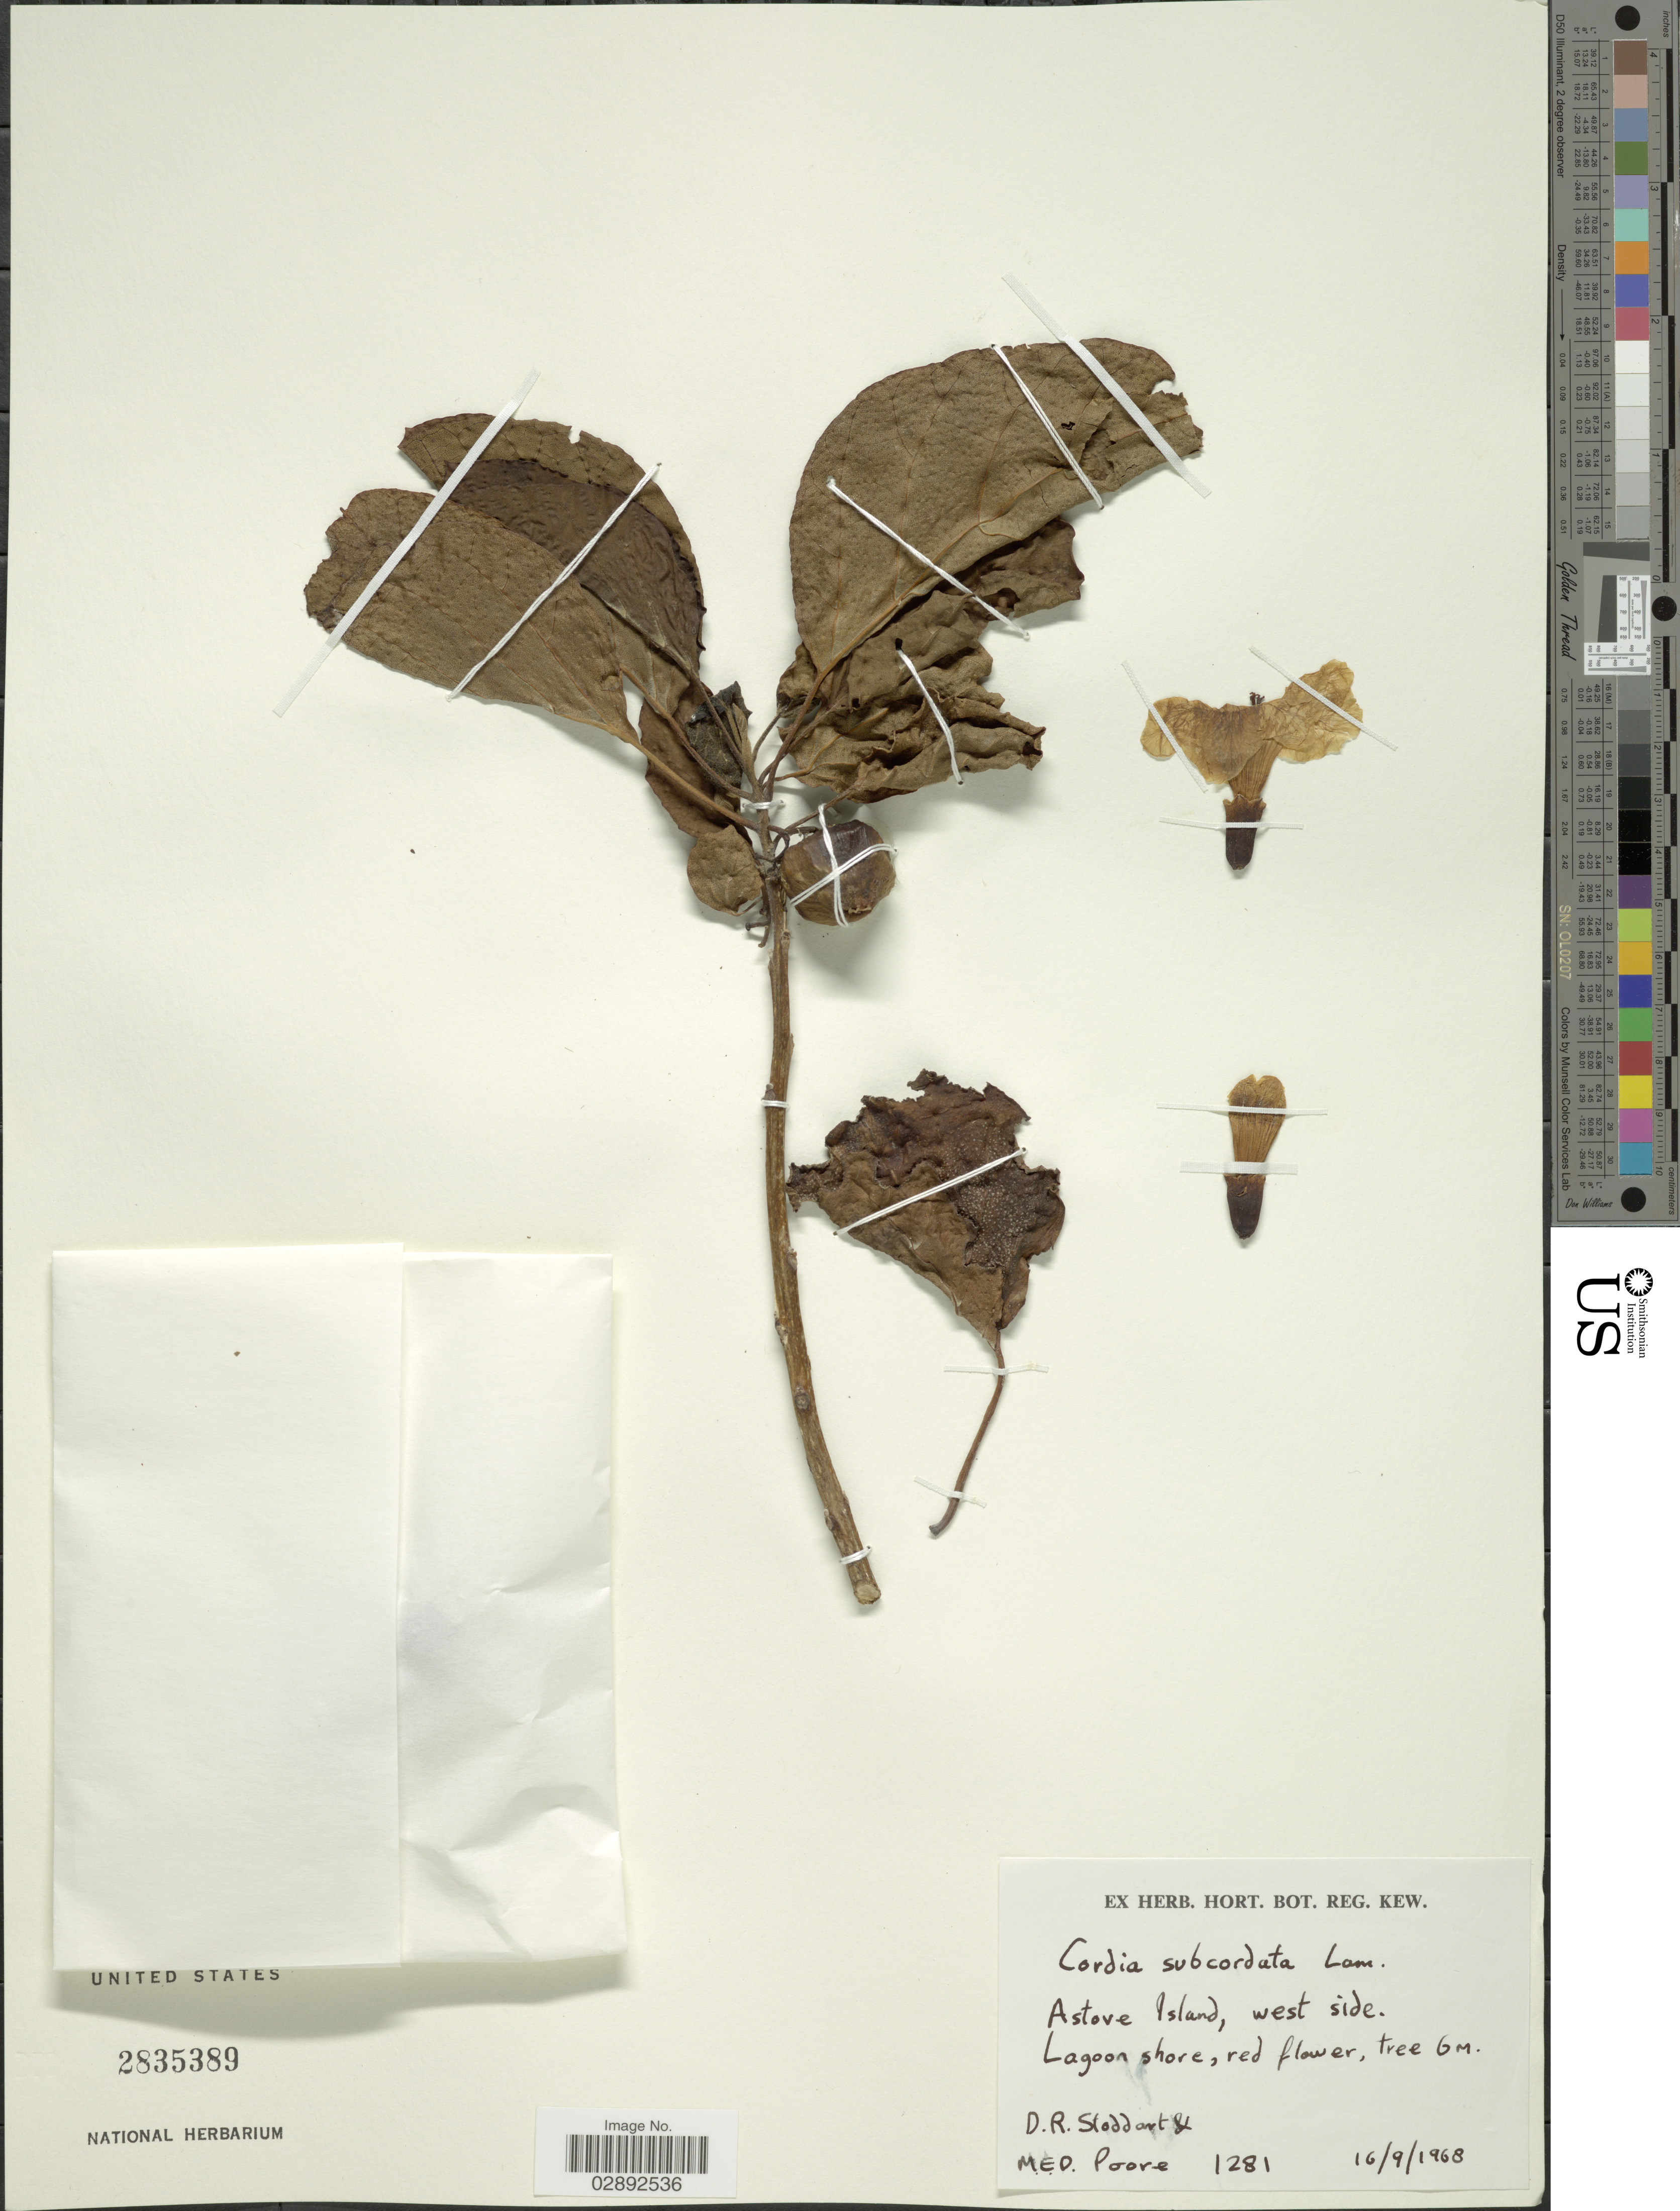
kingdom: Plantae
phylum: Tracheophyta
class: Magnoliopsida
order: Boraginales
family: Cordiaceae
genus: Cordia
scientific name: Cordia subcordata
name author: Lam.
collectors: D. R. Stoddart & M. E. D. Poore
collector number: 1281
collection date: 1968-09-16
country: Seychelles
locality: Astove Island, west side. Lagoon shore.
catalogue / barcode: US 2835389